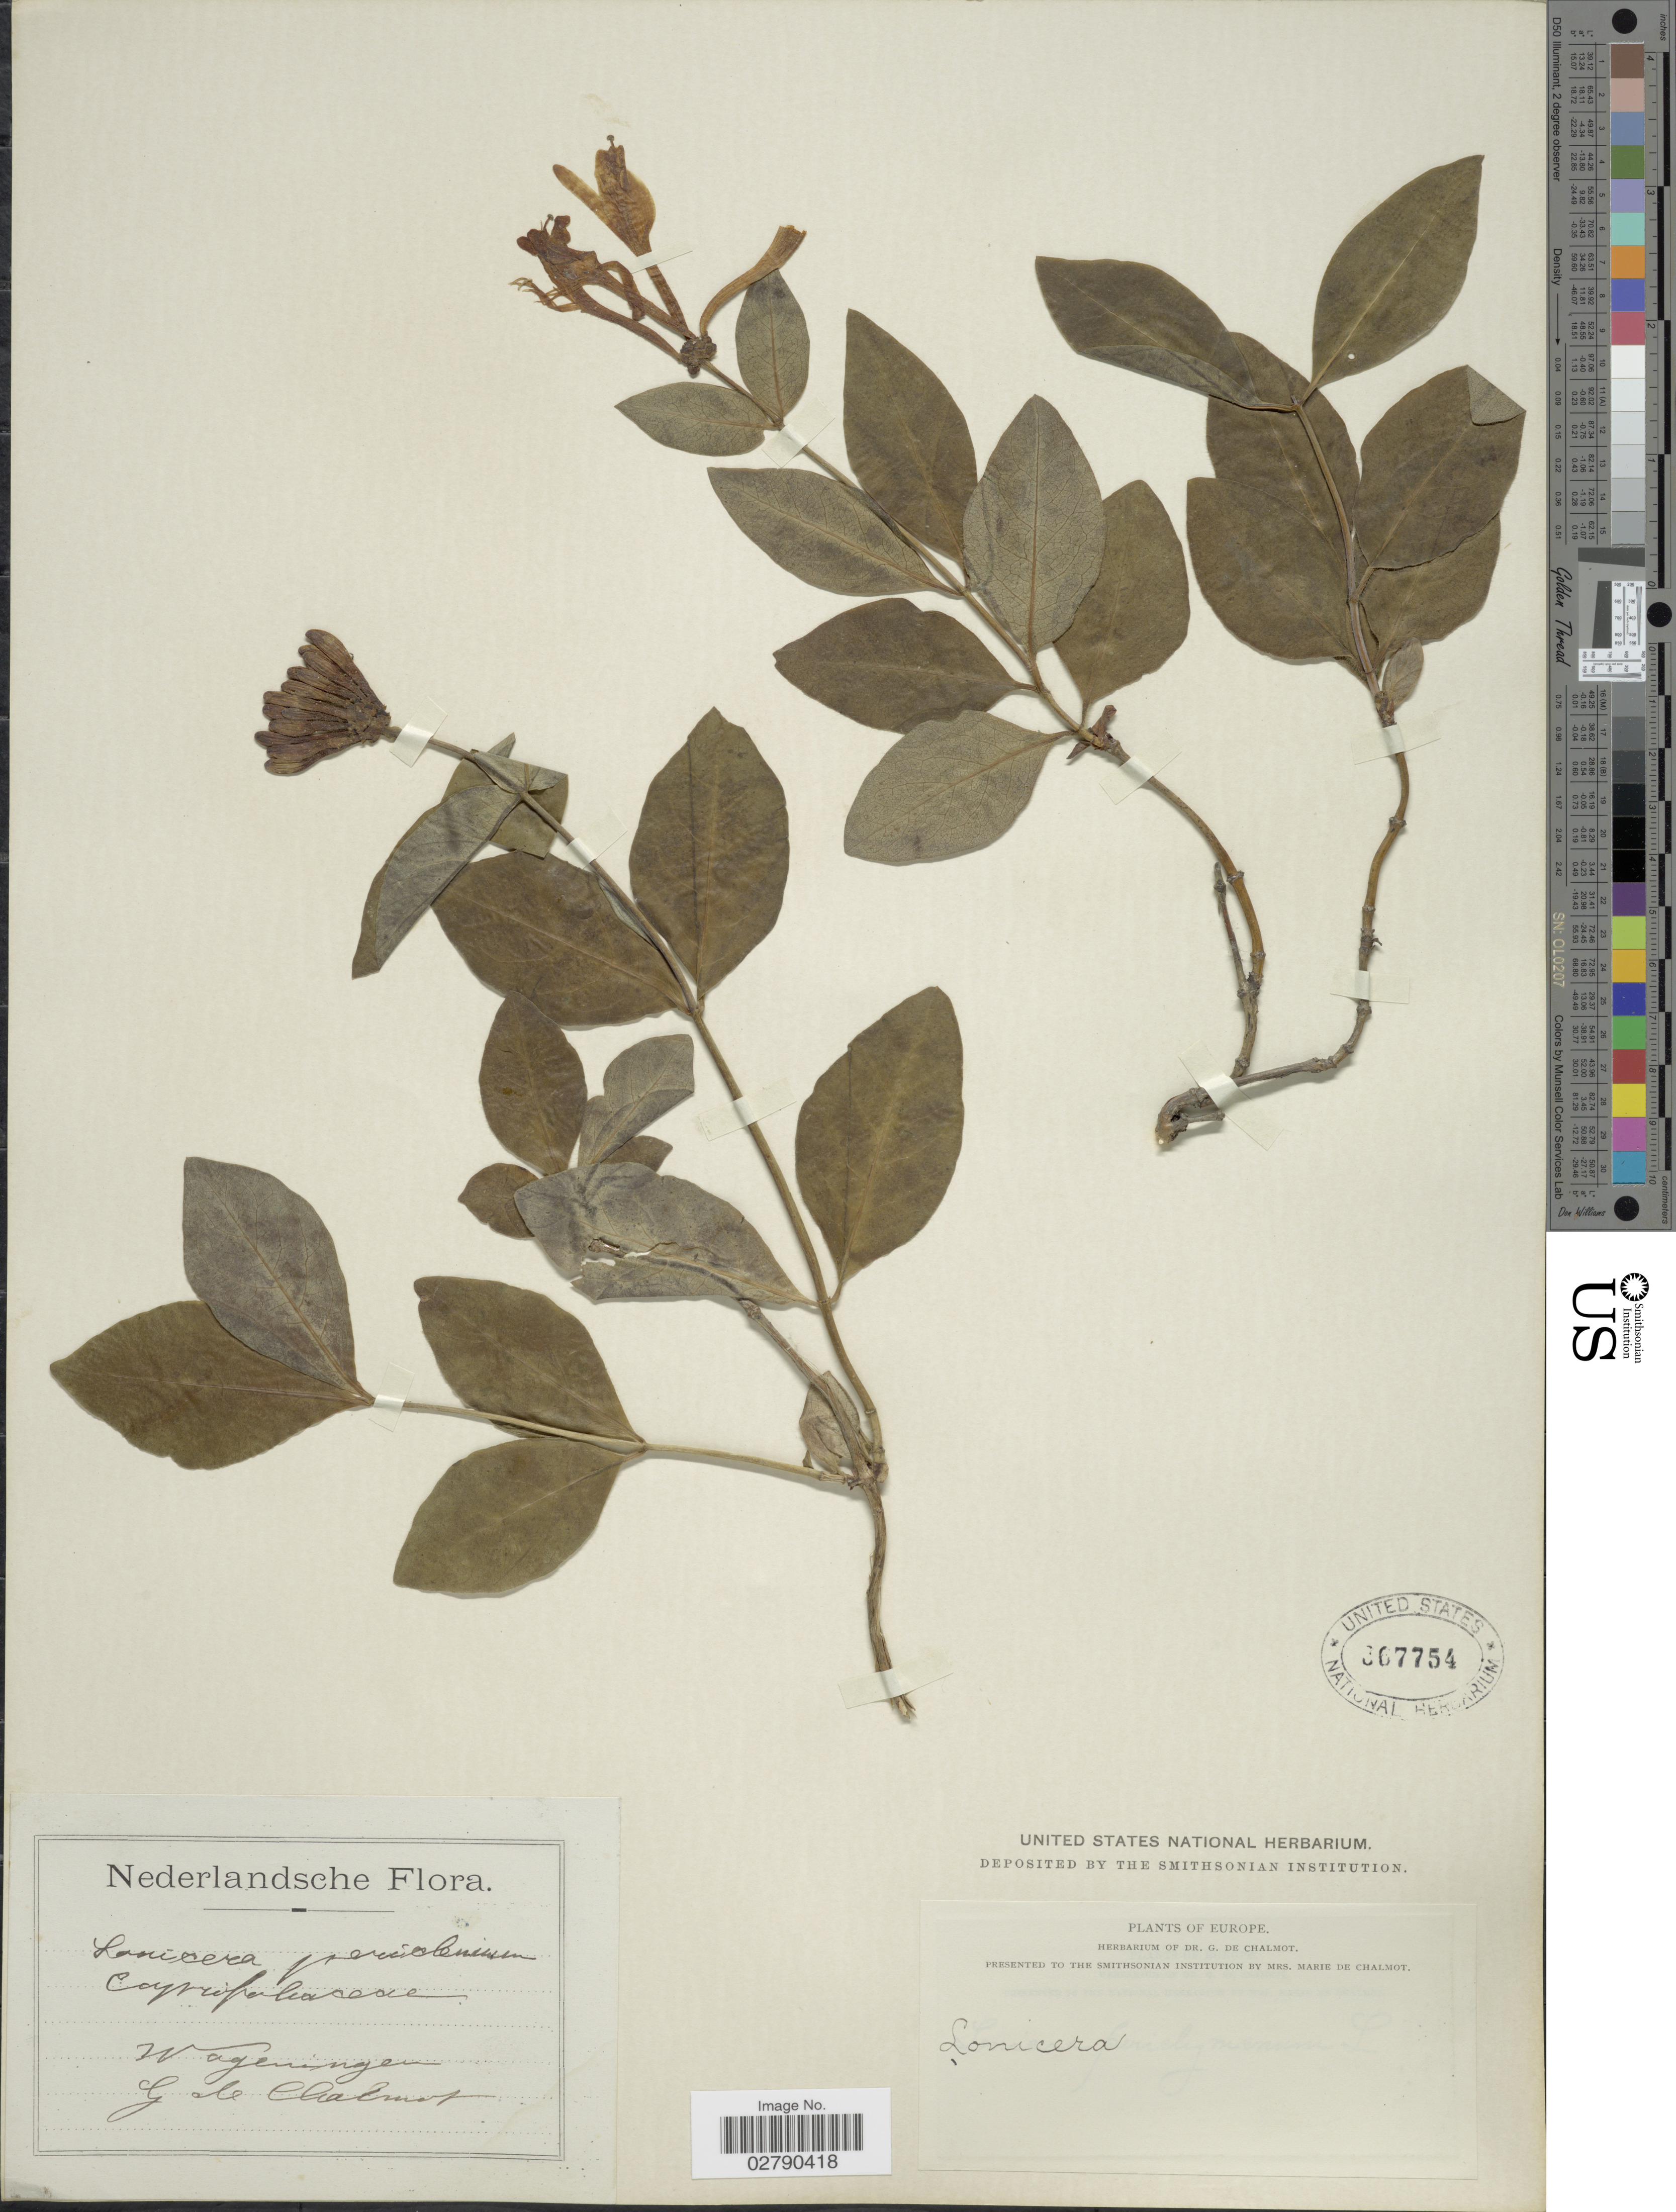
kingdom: Plantae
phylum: Tracheophyta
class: Magnoliopsida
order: Dipsacales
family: Caprifoliaceae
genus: Lonicera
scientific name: Lonicera periclymenum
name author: L.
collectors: G. de Chalmot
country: Netherlands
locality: Wageningen.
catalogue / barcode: US 367754